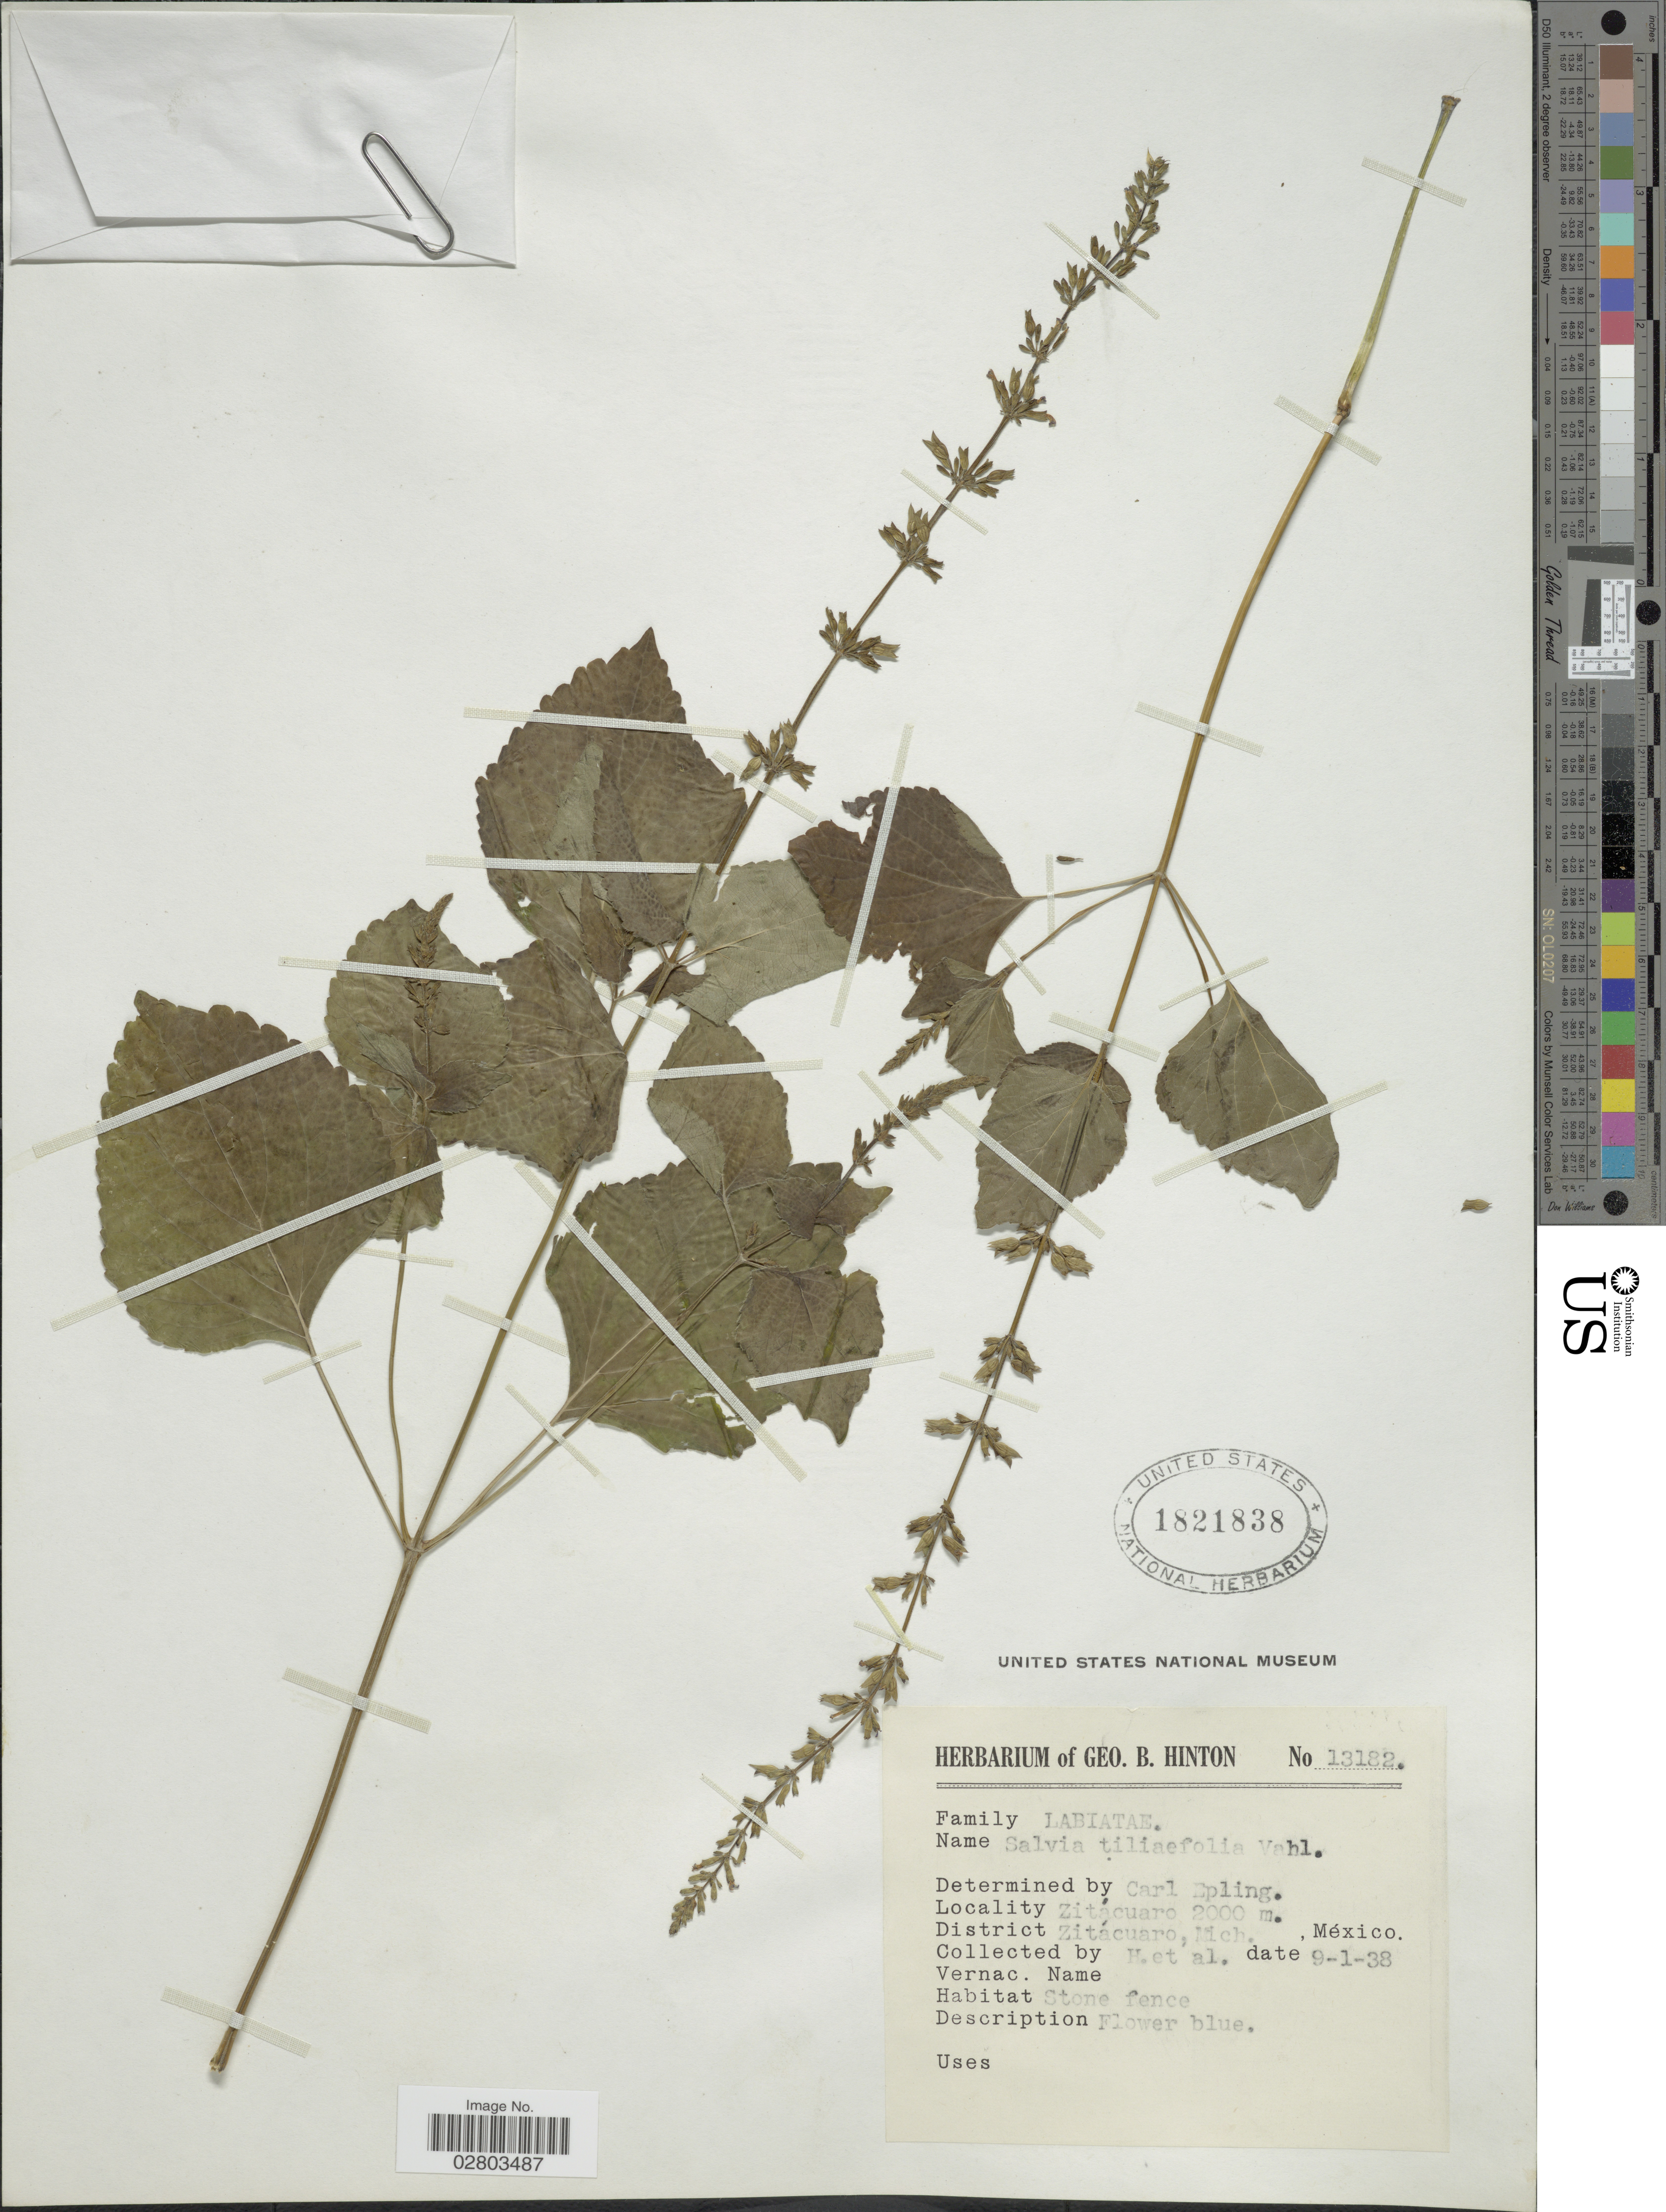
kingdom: Plantae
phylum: Tracheophyta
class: Magnoliopsida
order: Lamiales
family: Lamiaceae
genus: Salvia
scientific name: Salvia tiliifolia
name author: Vahl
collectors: G. B. Hinton & et al.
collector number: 13182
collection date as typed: Transcribed d/m/y: 9/1/38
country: Mexico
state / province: Michoacán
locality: Zitácuaro. District Zitácuaro.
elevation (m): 2000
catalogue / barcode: US 1821838